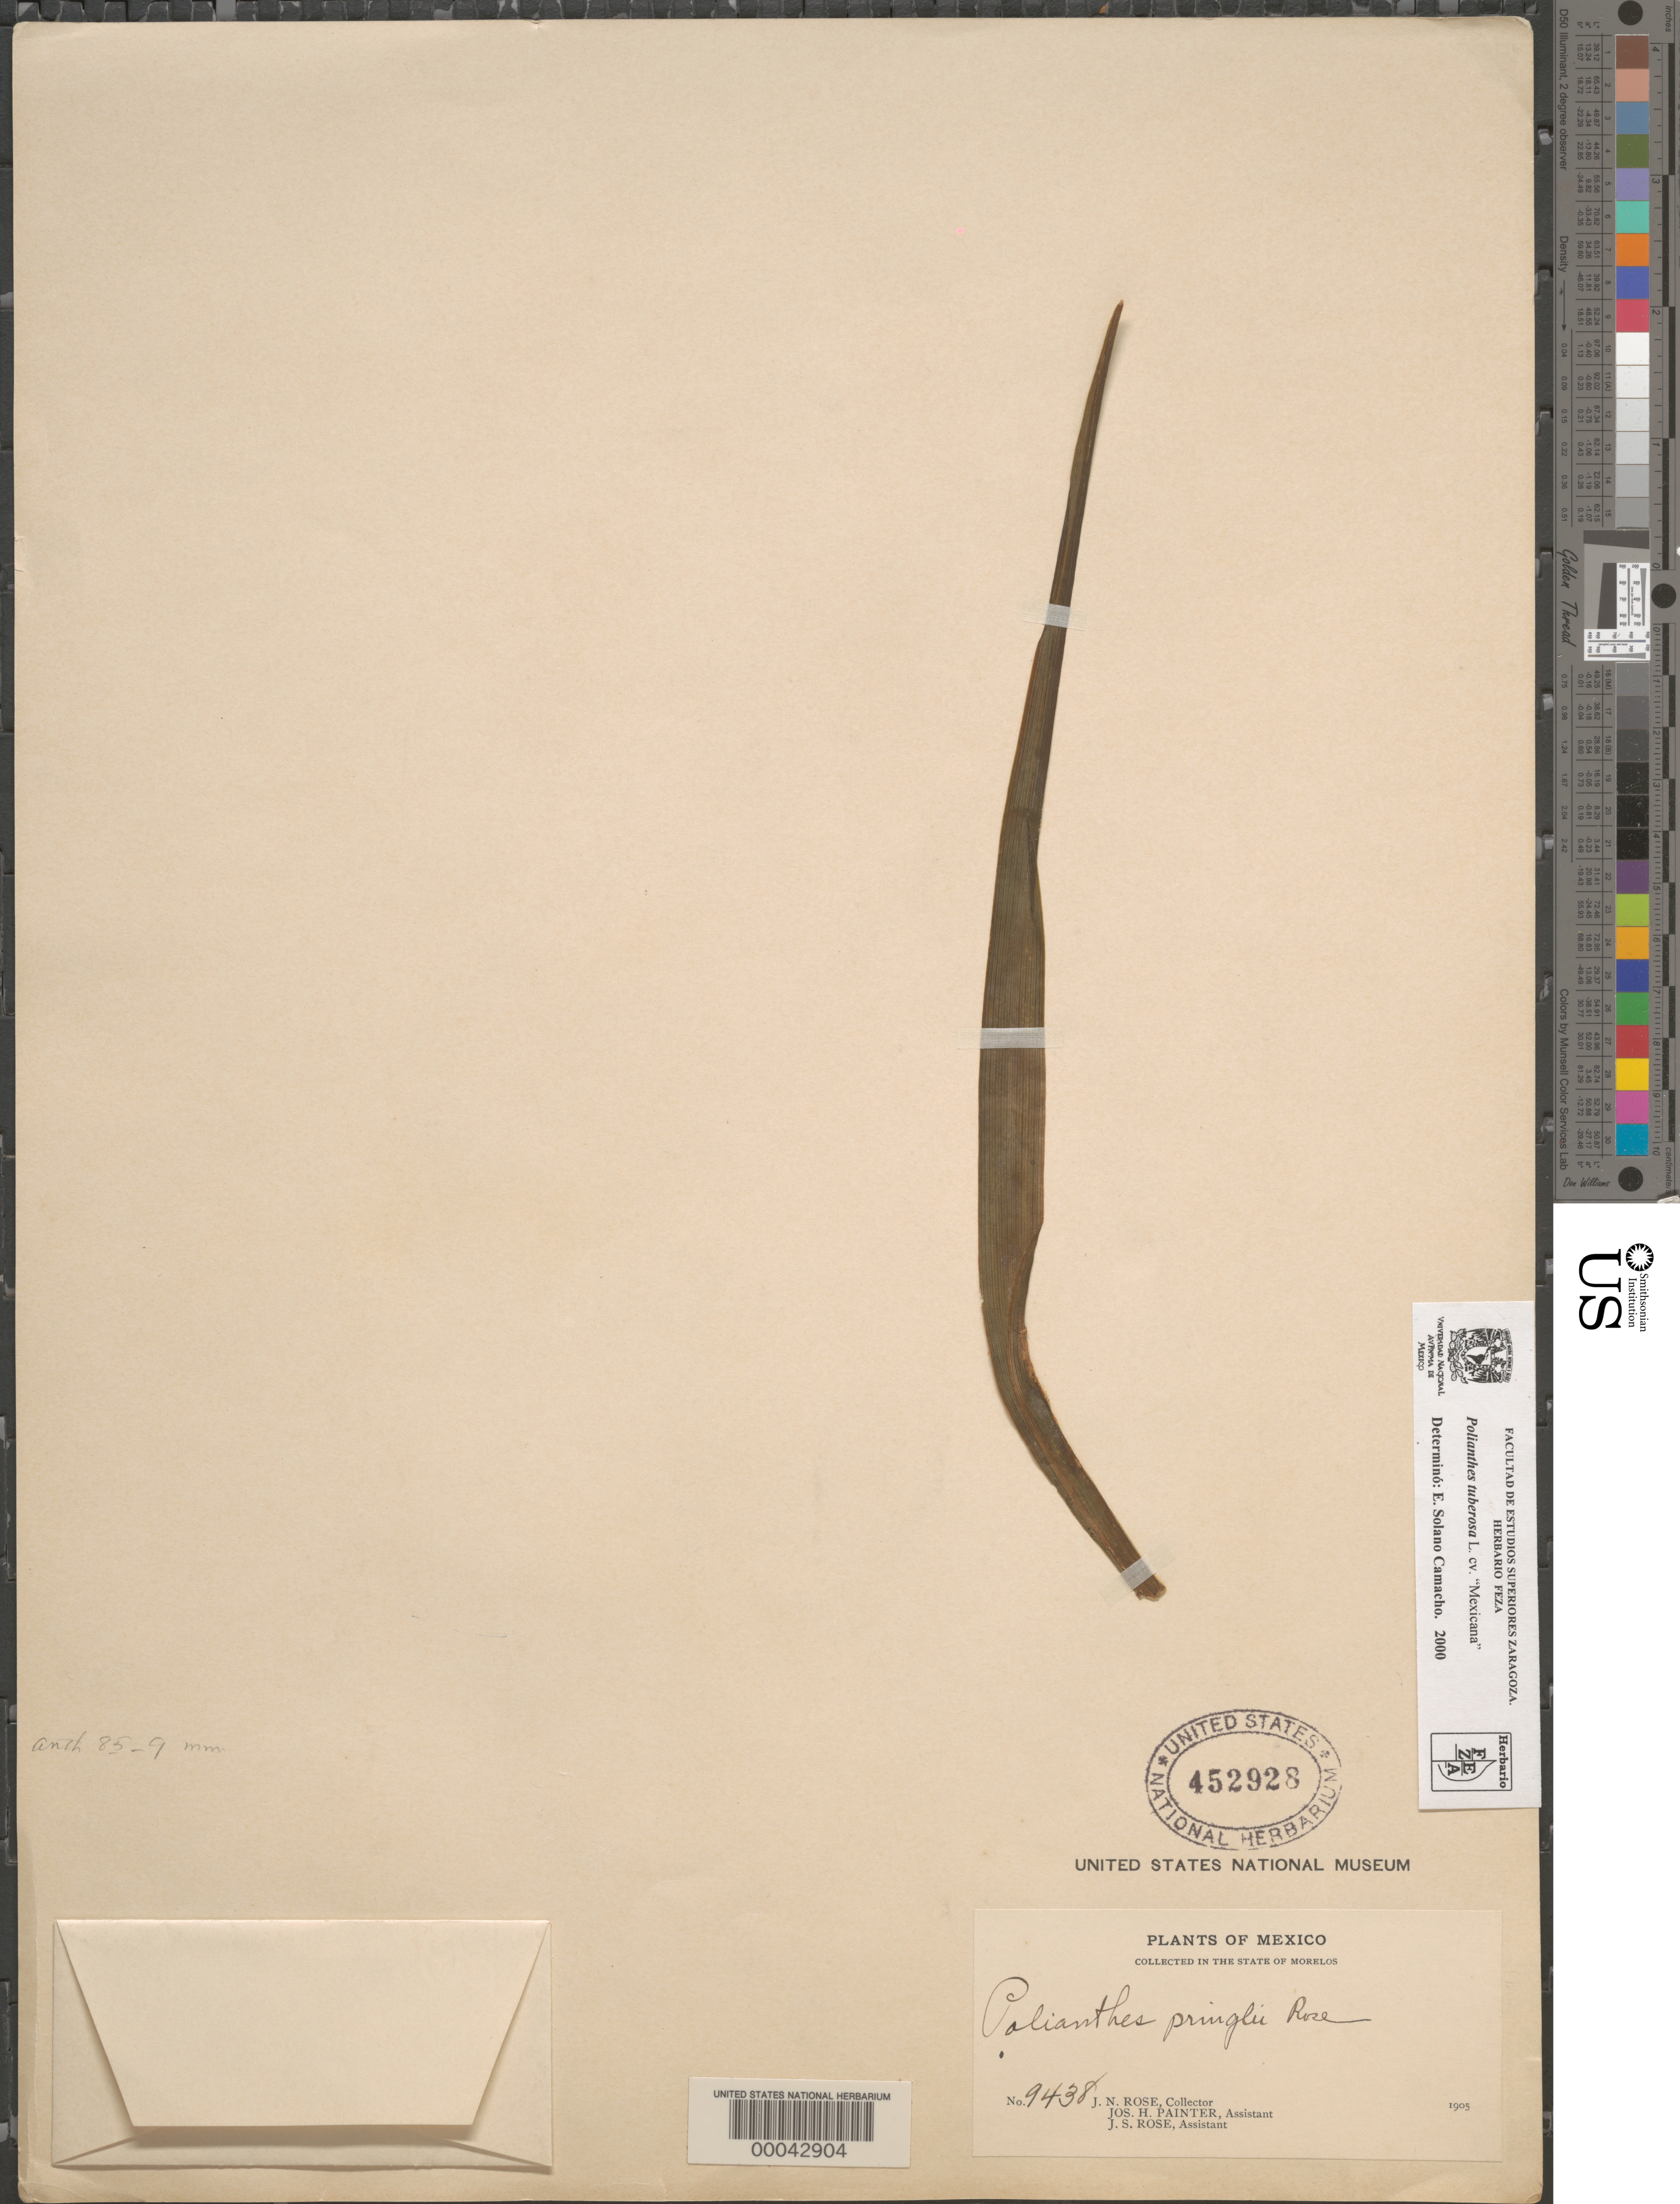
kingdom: Plantae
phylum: Tracheophyta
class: Liliopsida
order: Asparagales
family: Asparagaceae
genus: Polianthes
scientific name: Polianthes tuberosa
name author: L.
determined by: Solano C., E.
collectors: J. N. Rose, J. H. Painter & J. S. Rose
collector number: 9438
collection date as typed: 1905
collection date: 1905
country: Mexico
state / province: Morelos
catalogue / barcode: US 452928